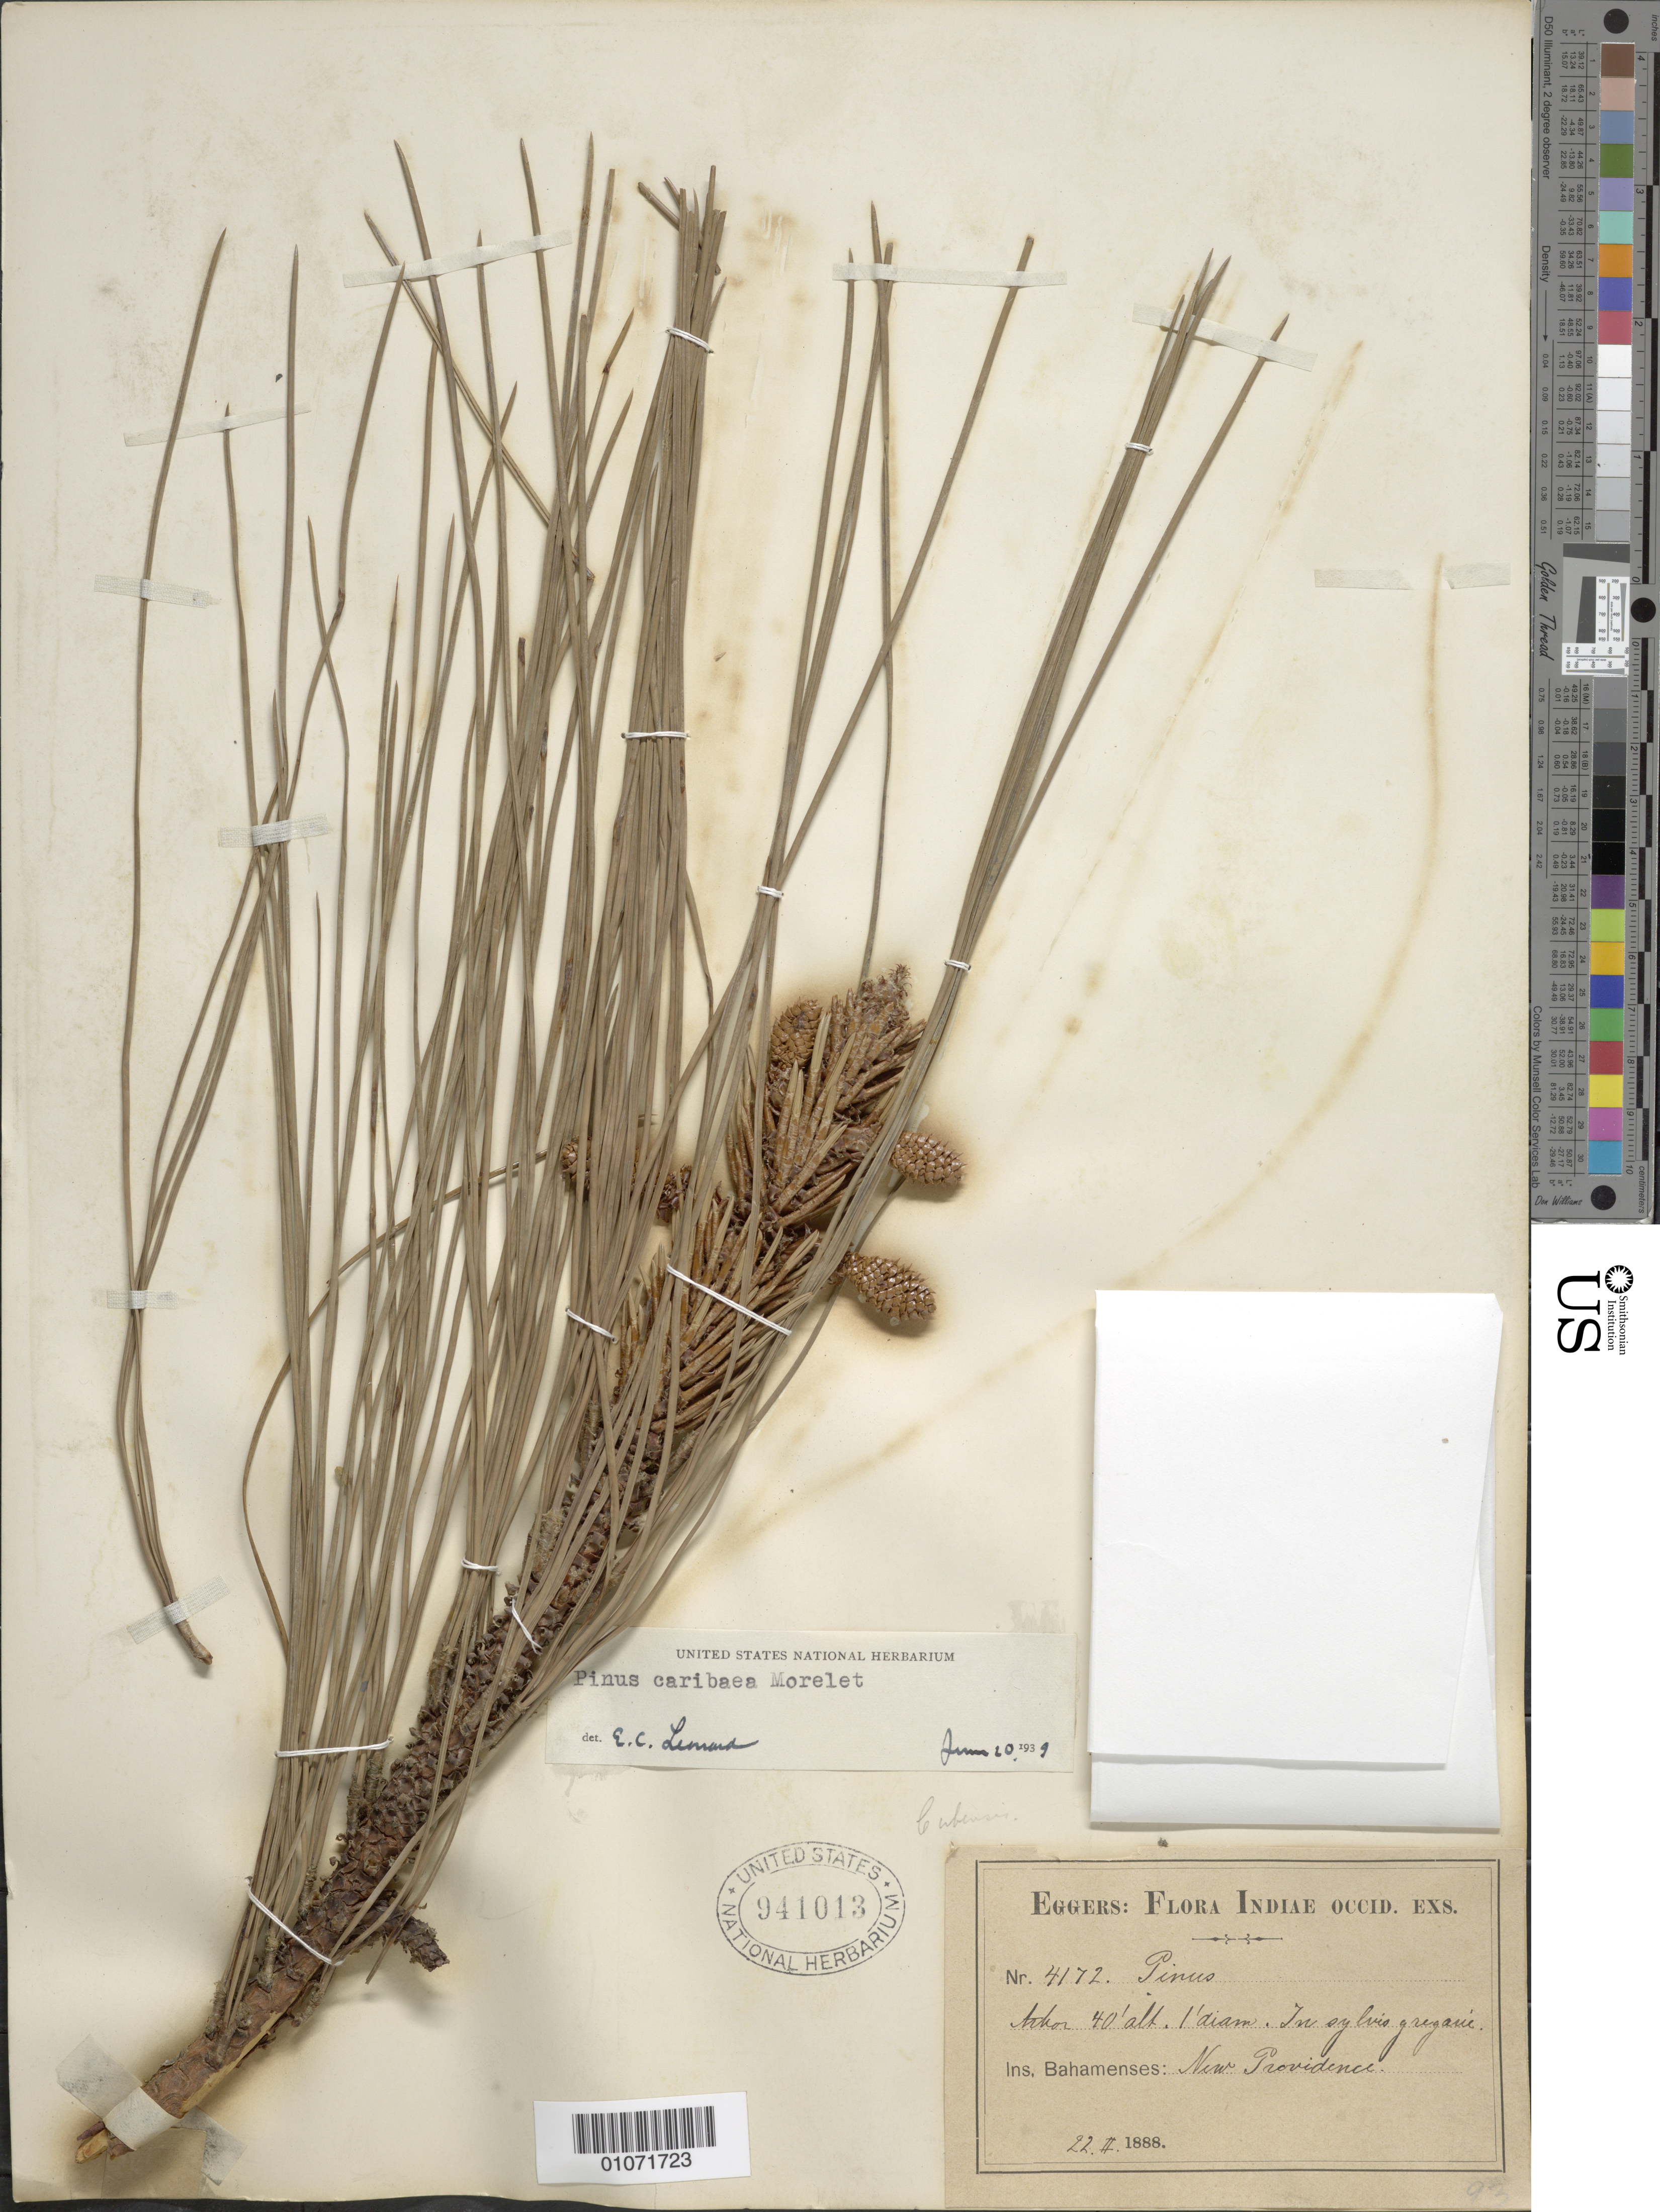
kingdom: Plantae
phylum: Tracheophyta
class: Pinopsida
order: Pinales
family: Pinaceae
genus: Pinus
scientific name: Pinus caribaea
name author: Morelet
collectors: E. L. Ekman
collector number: H 4172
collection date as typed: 22 Feb 1888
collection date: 1888-02-22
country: Bahamas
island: New Providence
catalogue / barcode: US 941013